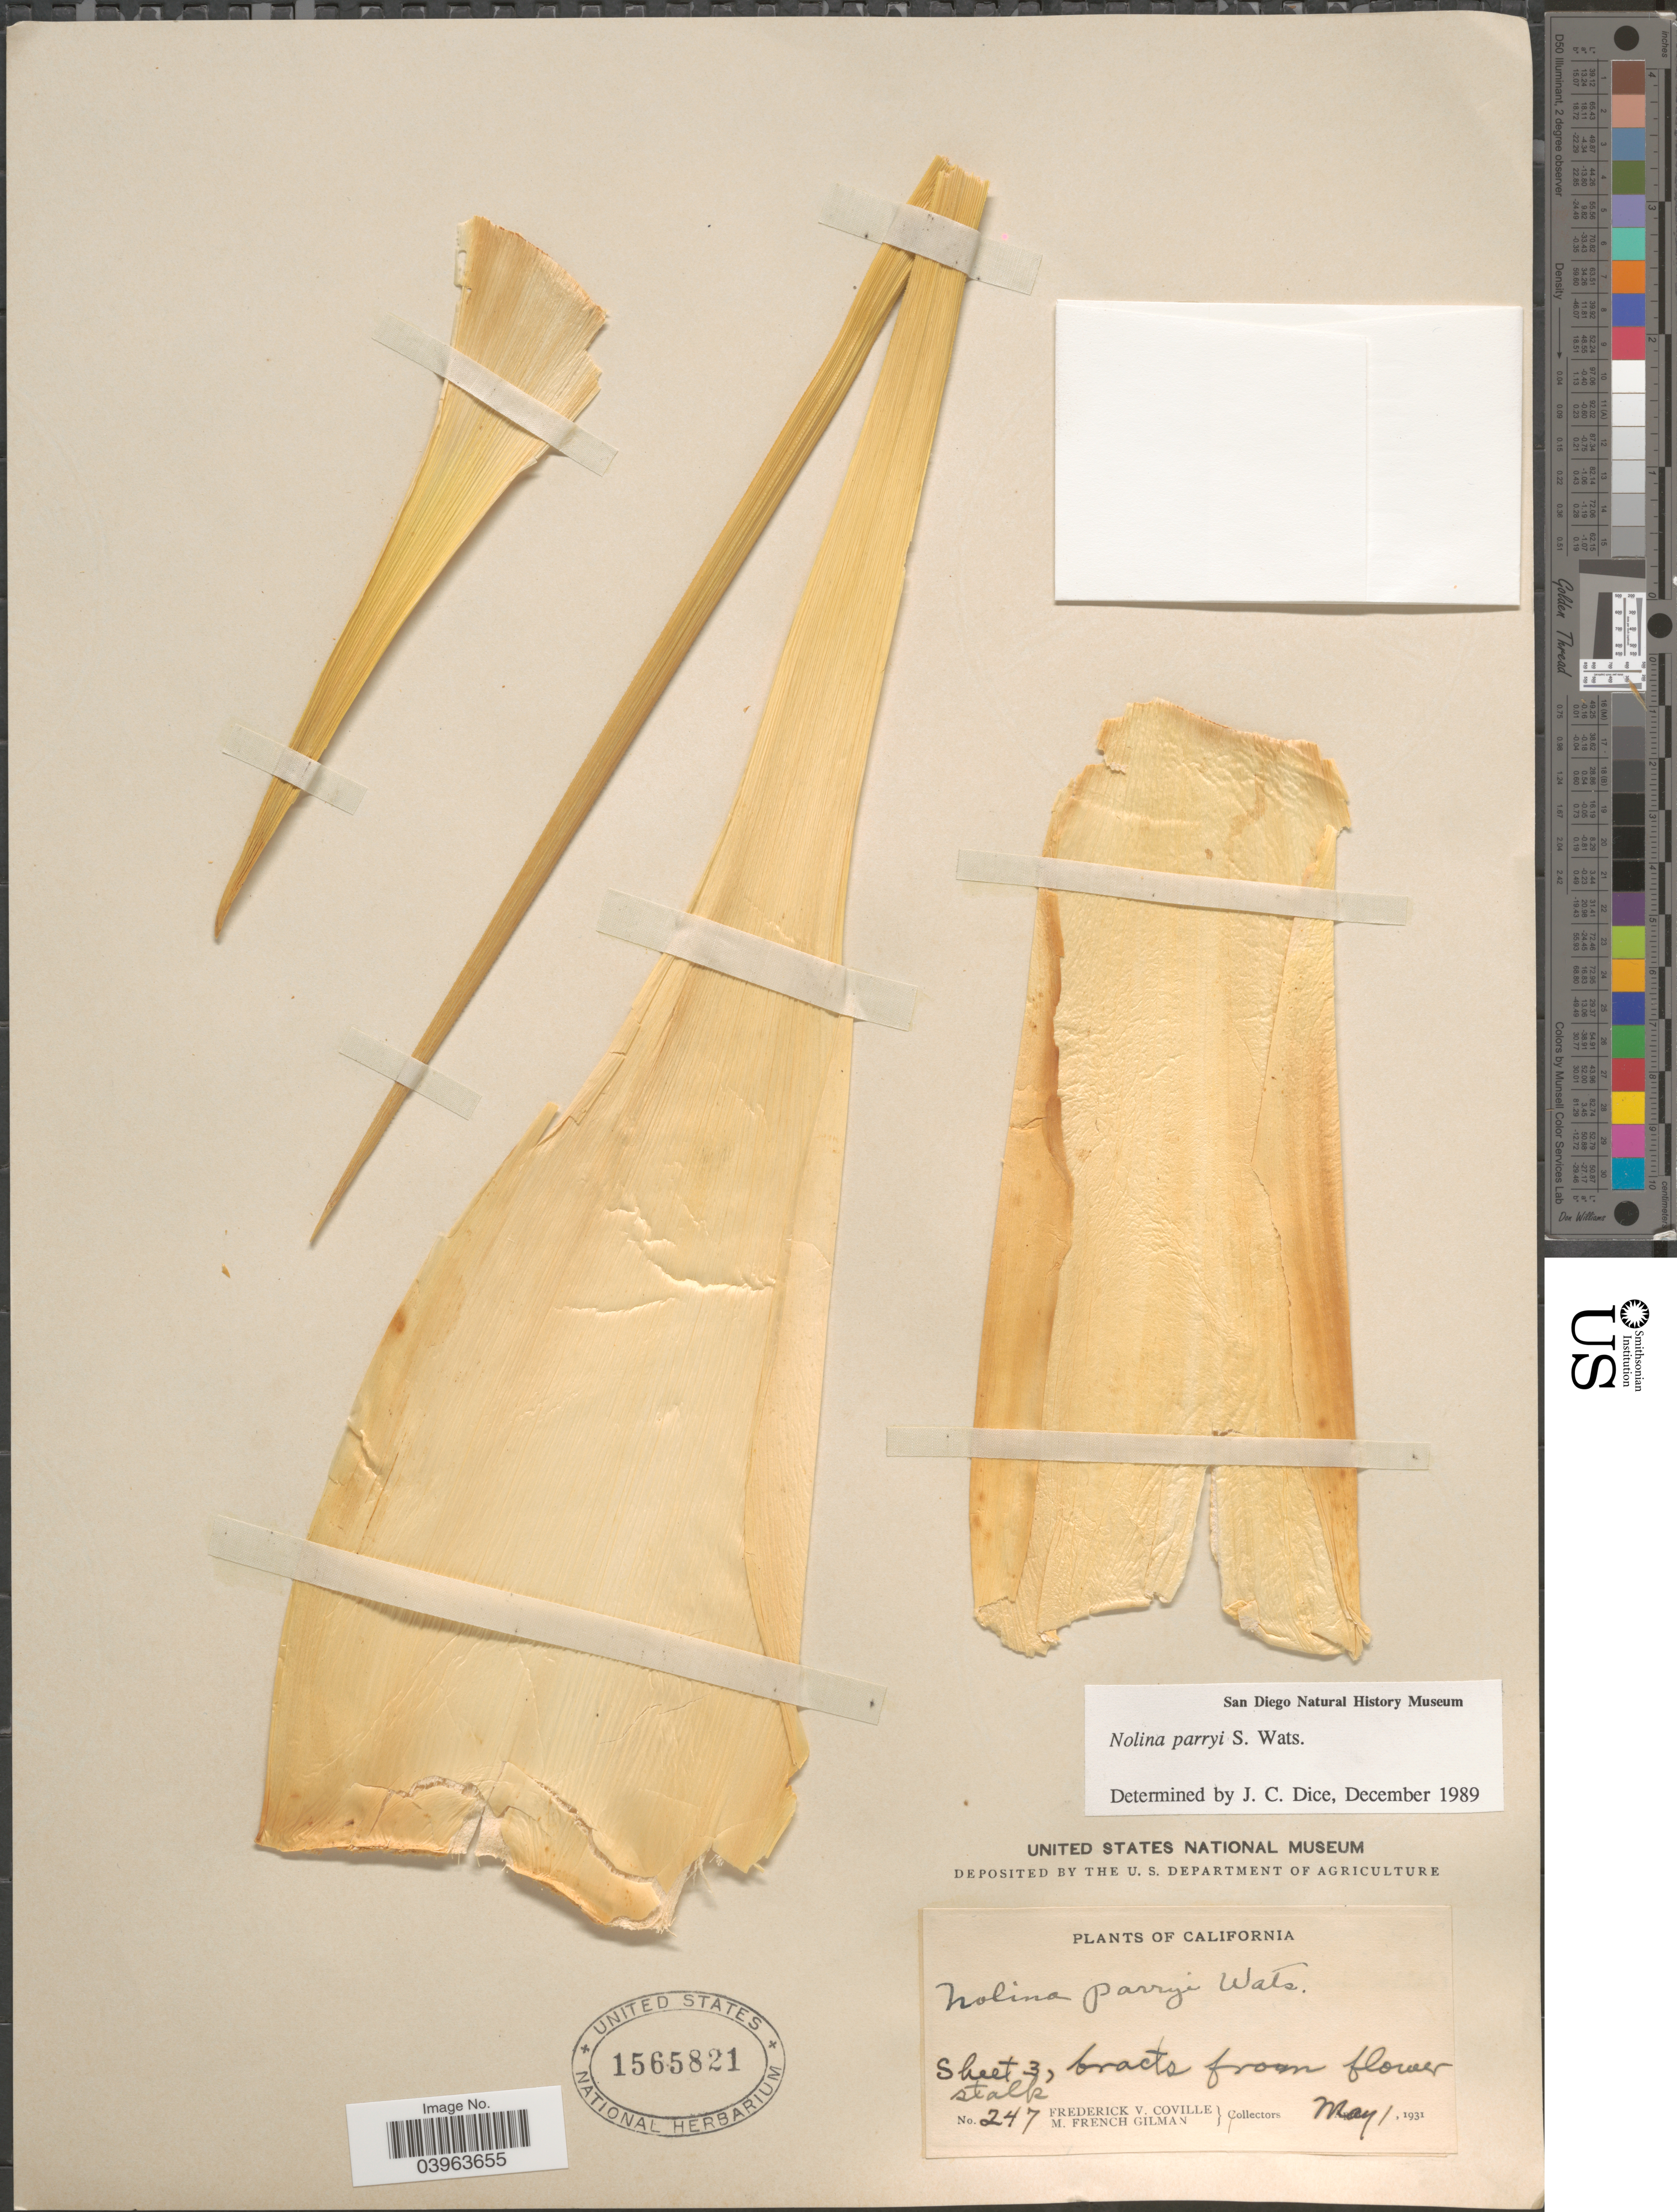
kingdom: Plantae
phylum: Tracheophyta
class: Liliopsida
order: Asparagales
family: Asparagaceae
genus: Nolina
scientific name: Nolina parryi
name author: S. Watson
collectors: F. V. Coville & M. F. Gilman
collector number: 247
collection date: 1931-05-01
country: United States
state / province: California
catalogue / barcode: US 1565821